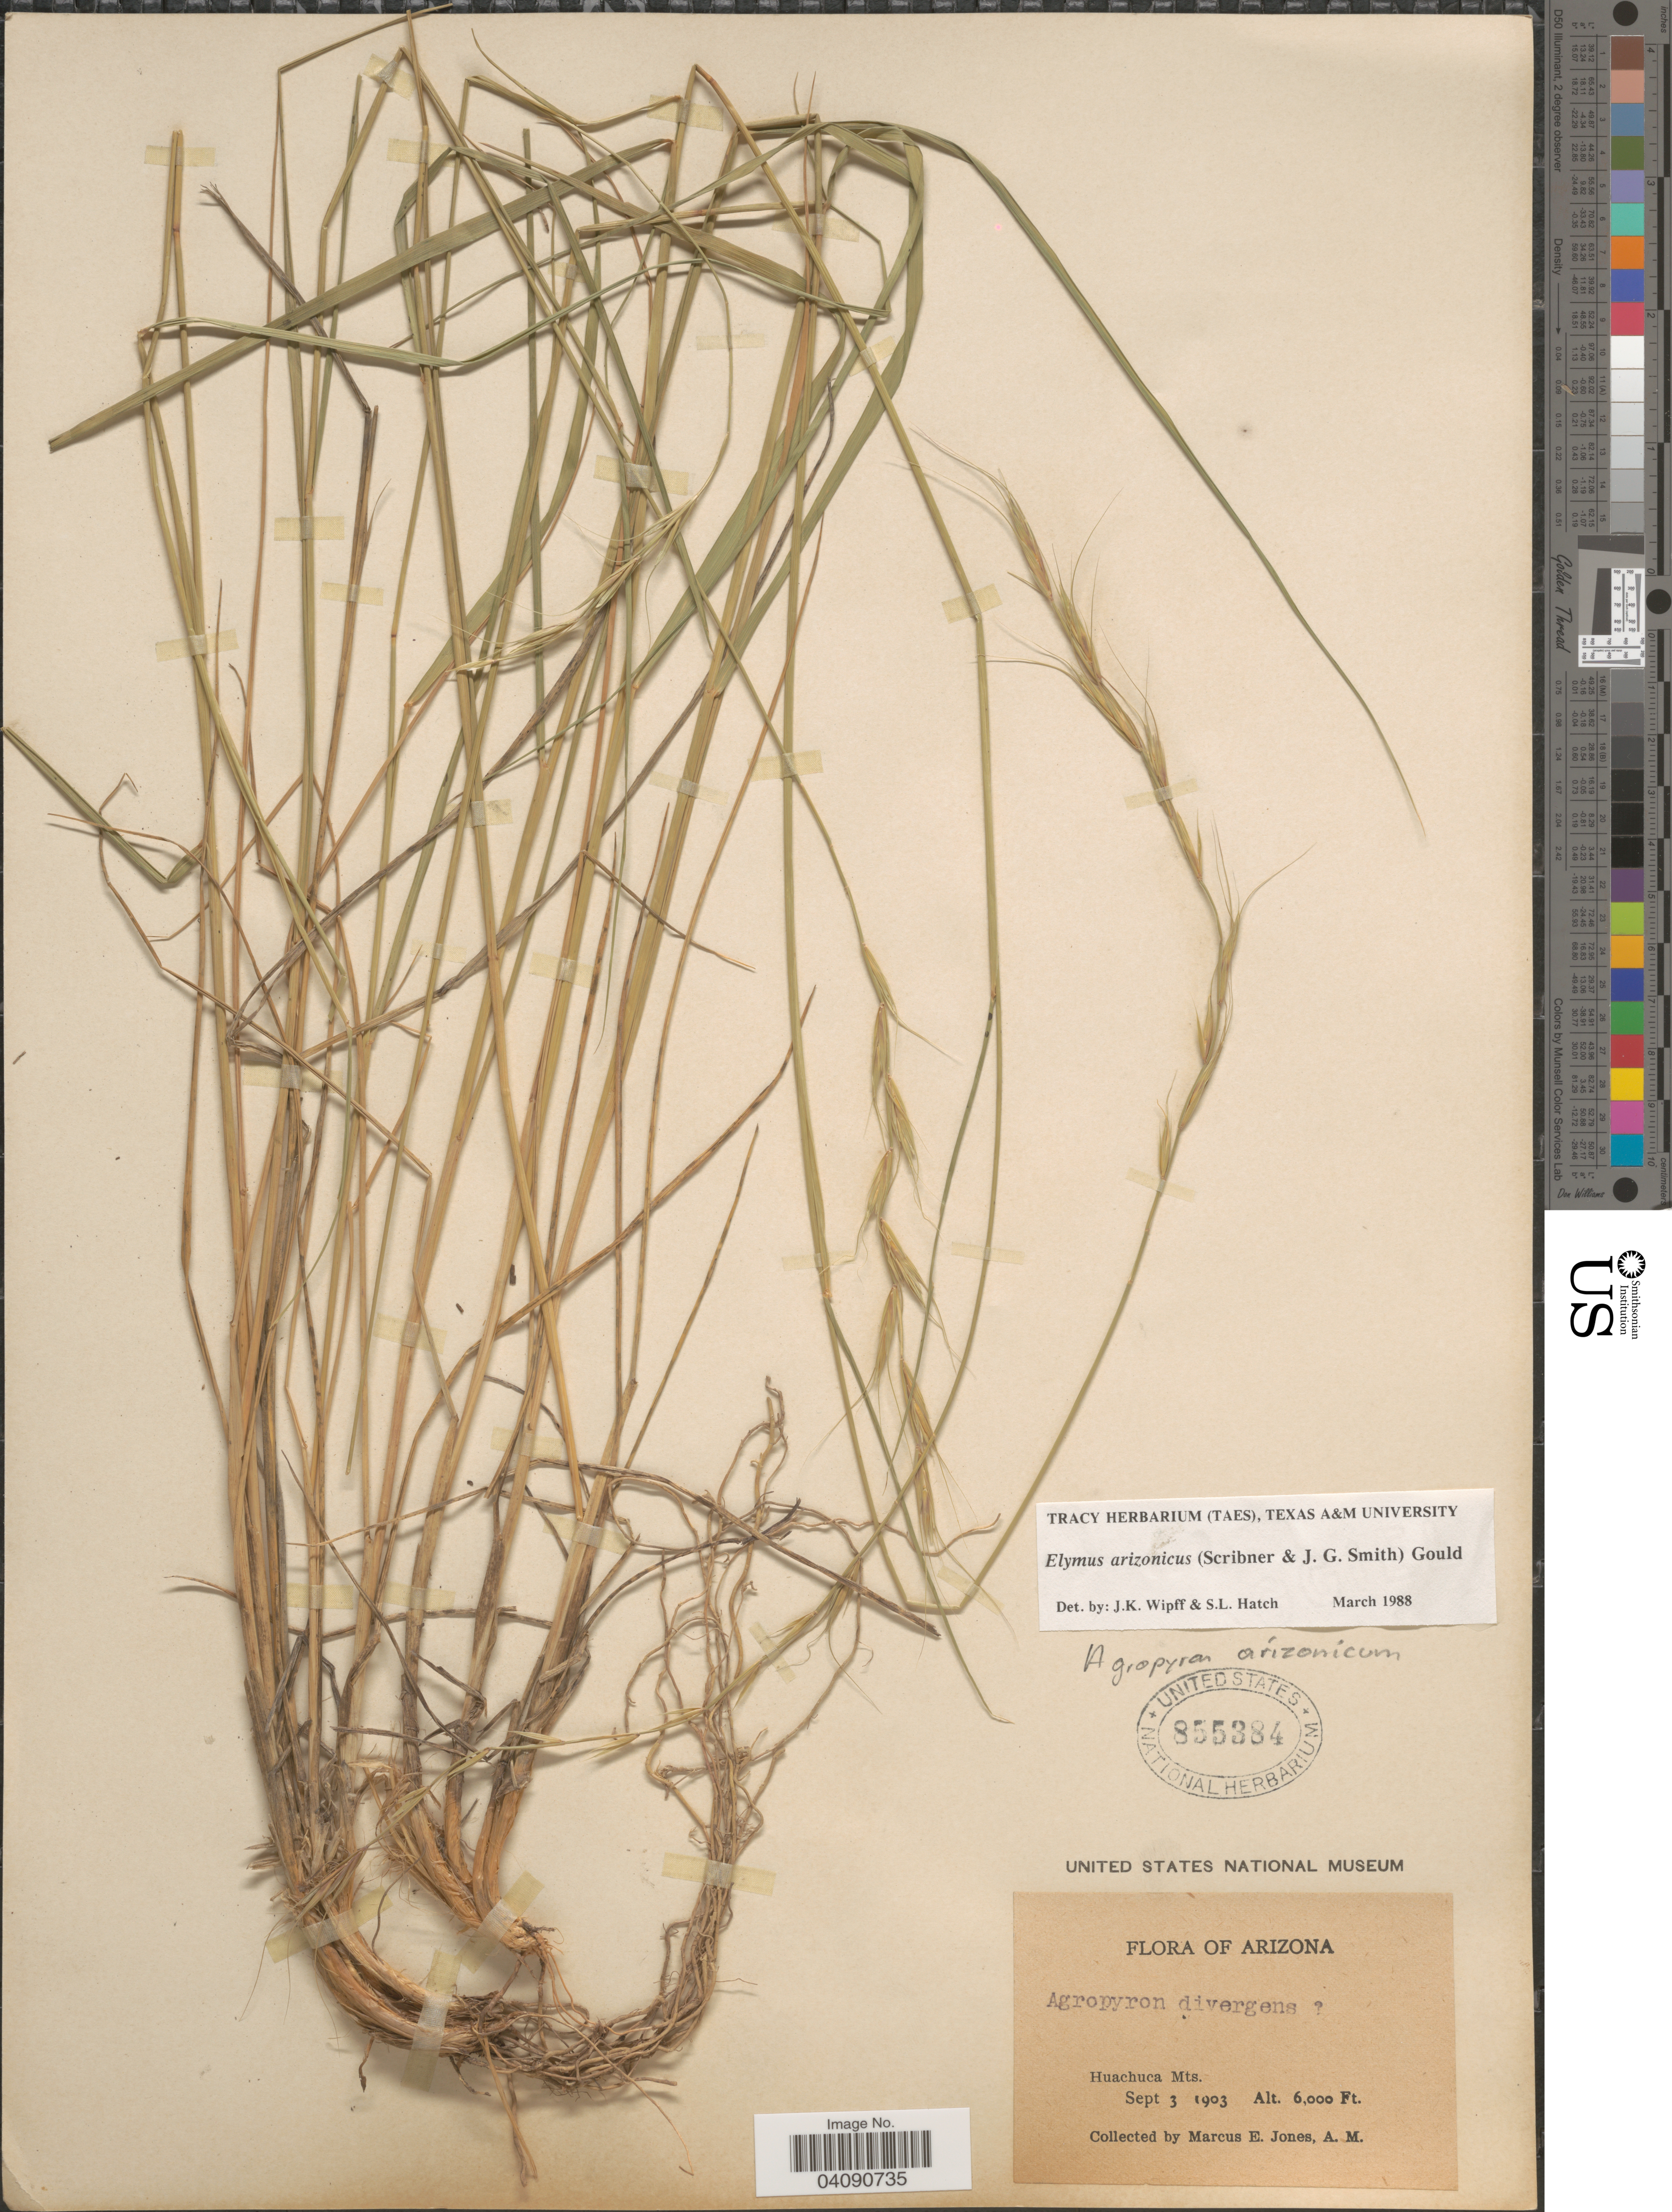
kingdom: Plantae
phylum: Tracheophyta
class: Liliopsida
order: Poales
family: Poaceae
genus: Elymus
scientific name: Elymus arizonicus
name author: (Scribn. & J.G. Sm.) Gould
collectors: M. E. Jones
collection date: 1903-09-03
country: United States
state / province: Arizona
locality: Huachuca Mts.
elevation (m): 1829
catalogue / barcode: US 855384